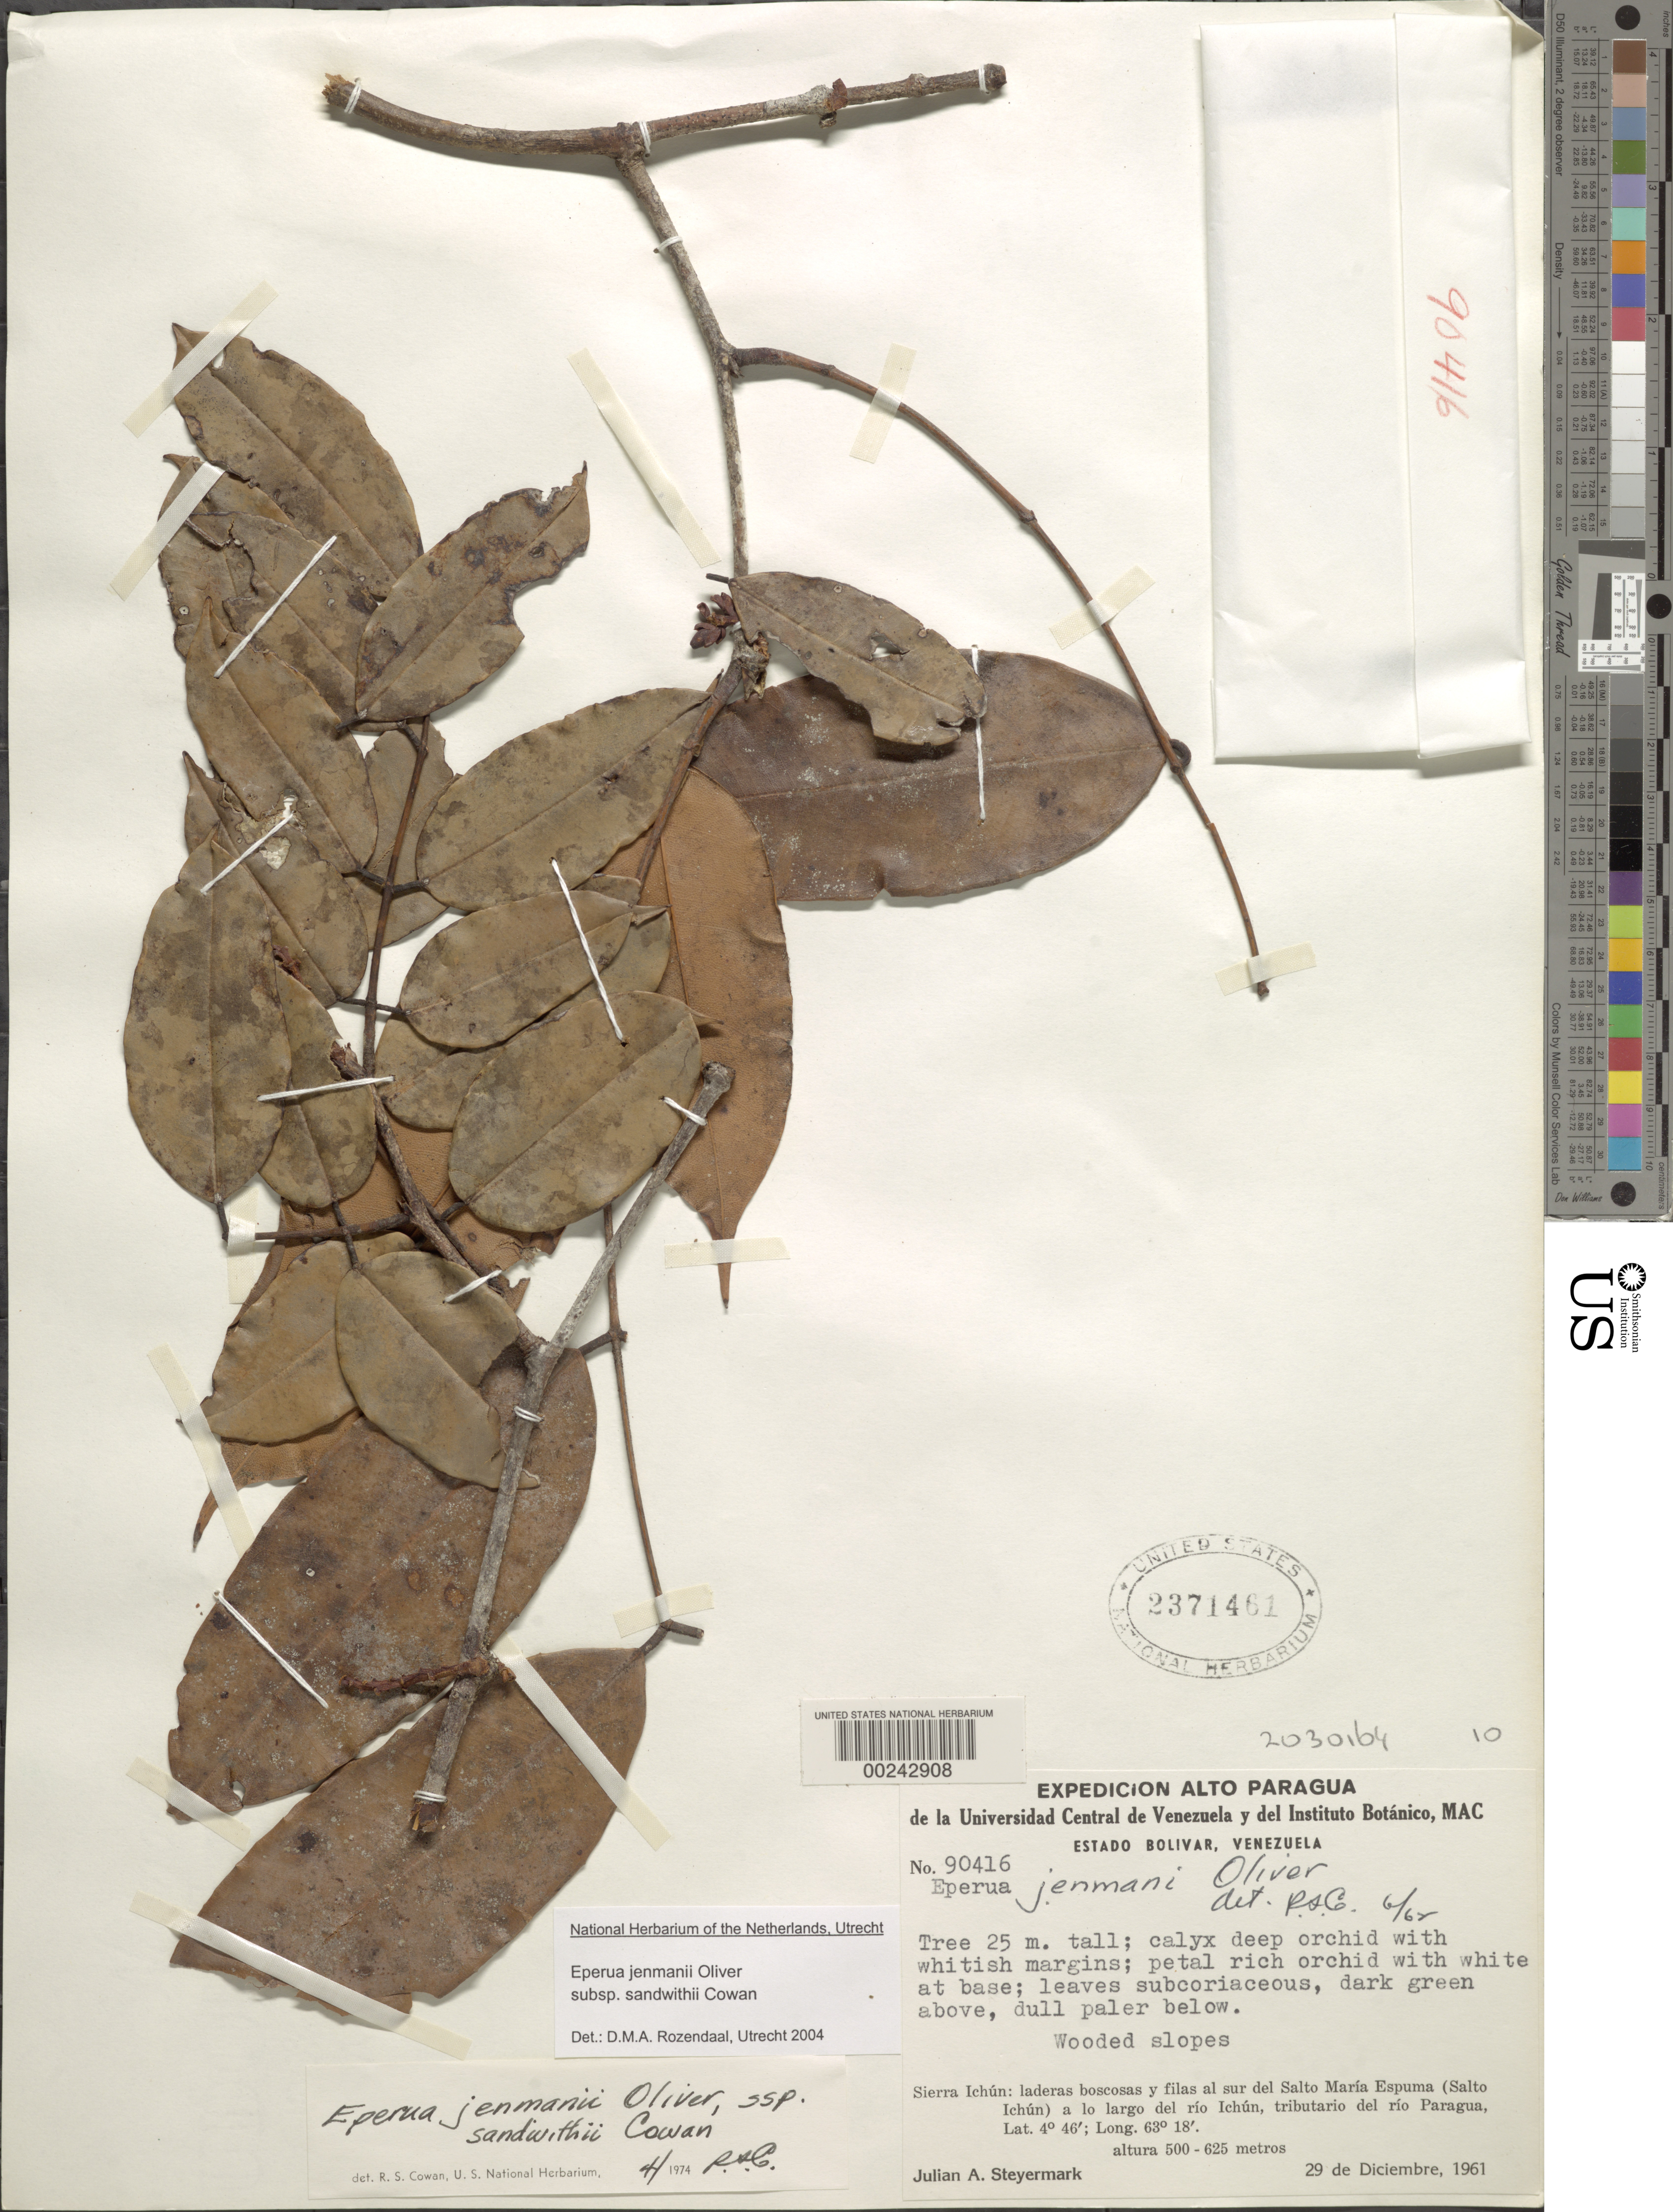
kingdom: Plantae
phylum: Tracheophyta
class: Magnoliopsida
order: Fabales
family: Fabaceae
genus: Eperua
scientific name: Eperua jenmanii subsp. sandwithii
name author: R.S. Cowan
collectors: J. Steyermark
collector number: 90416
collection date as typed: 29 Dec 1961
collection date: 1961-12-29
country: Venezuela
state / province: Bolivar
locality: Sierra ichun: wooded slopes and rows s of salto maria espuma (salto ichun) along the rio ichun, tributary of rio paragua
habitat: Wooded slopes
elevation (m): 500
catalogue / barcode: US 2371461